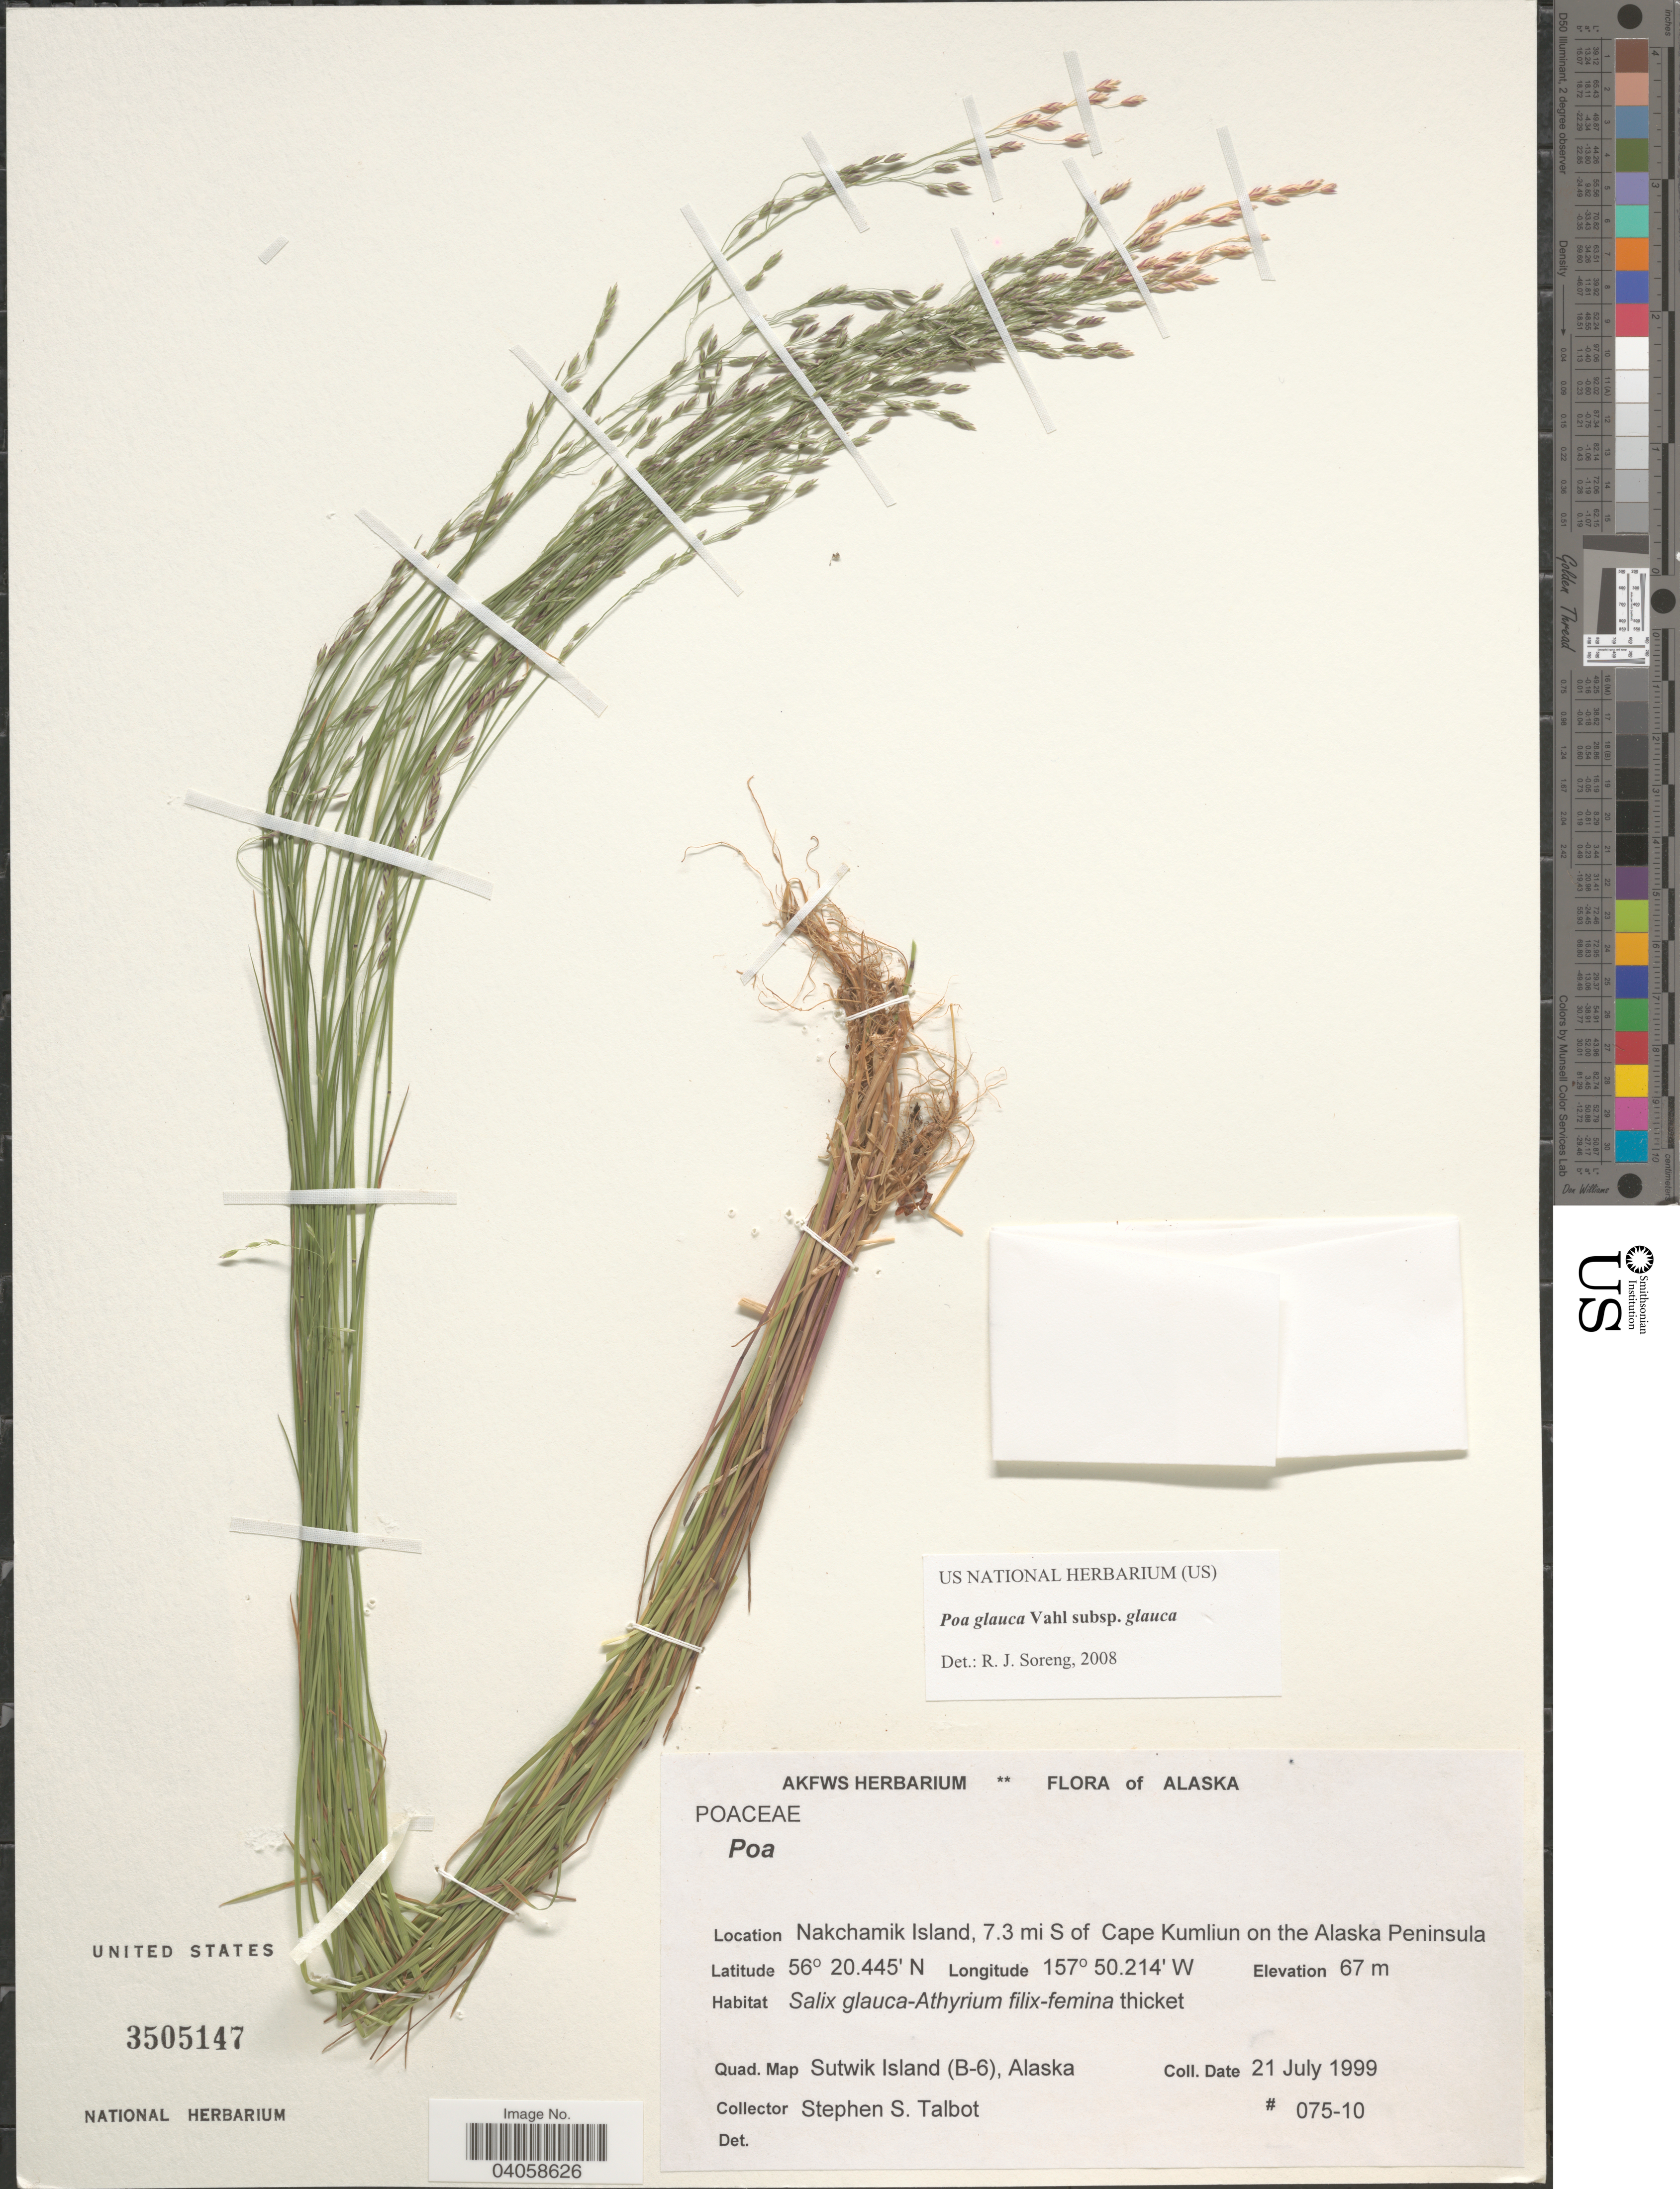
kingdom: Plantae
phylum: Tracheophyta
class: Liliopsida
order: Poales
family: Poaceae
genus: Poa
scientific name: Poa glauca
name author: Vahl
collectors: S. S. Talbot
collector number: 075-10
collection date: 1999-07-21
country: United States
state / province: Alaska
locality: Nakchamik Island, 7.3 mi S of Cape Kumliun on the Alaska Peninsula. Quad. Map Sutwik Island (B-6).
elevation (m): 67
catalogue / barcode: US 3505147